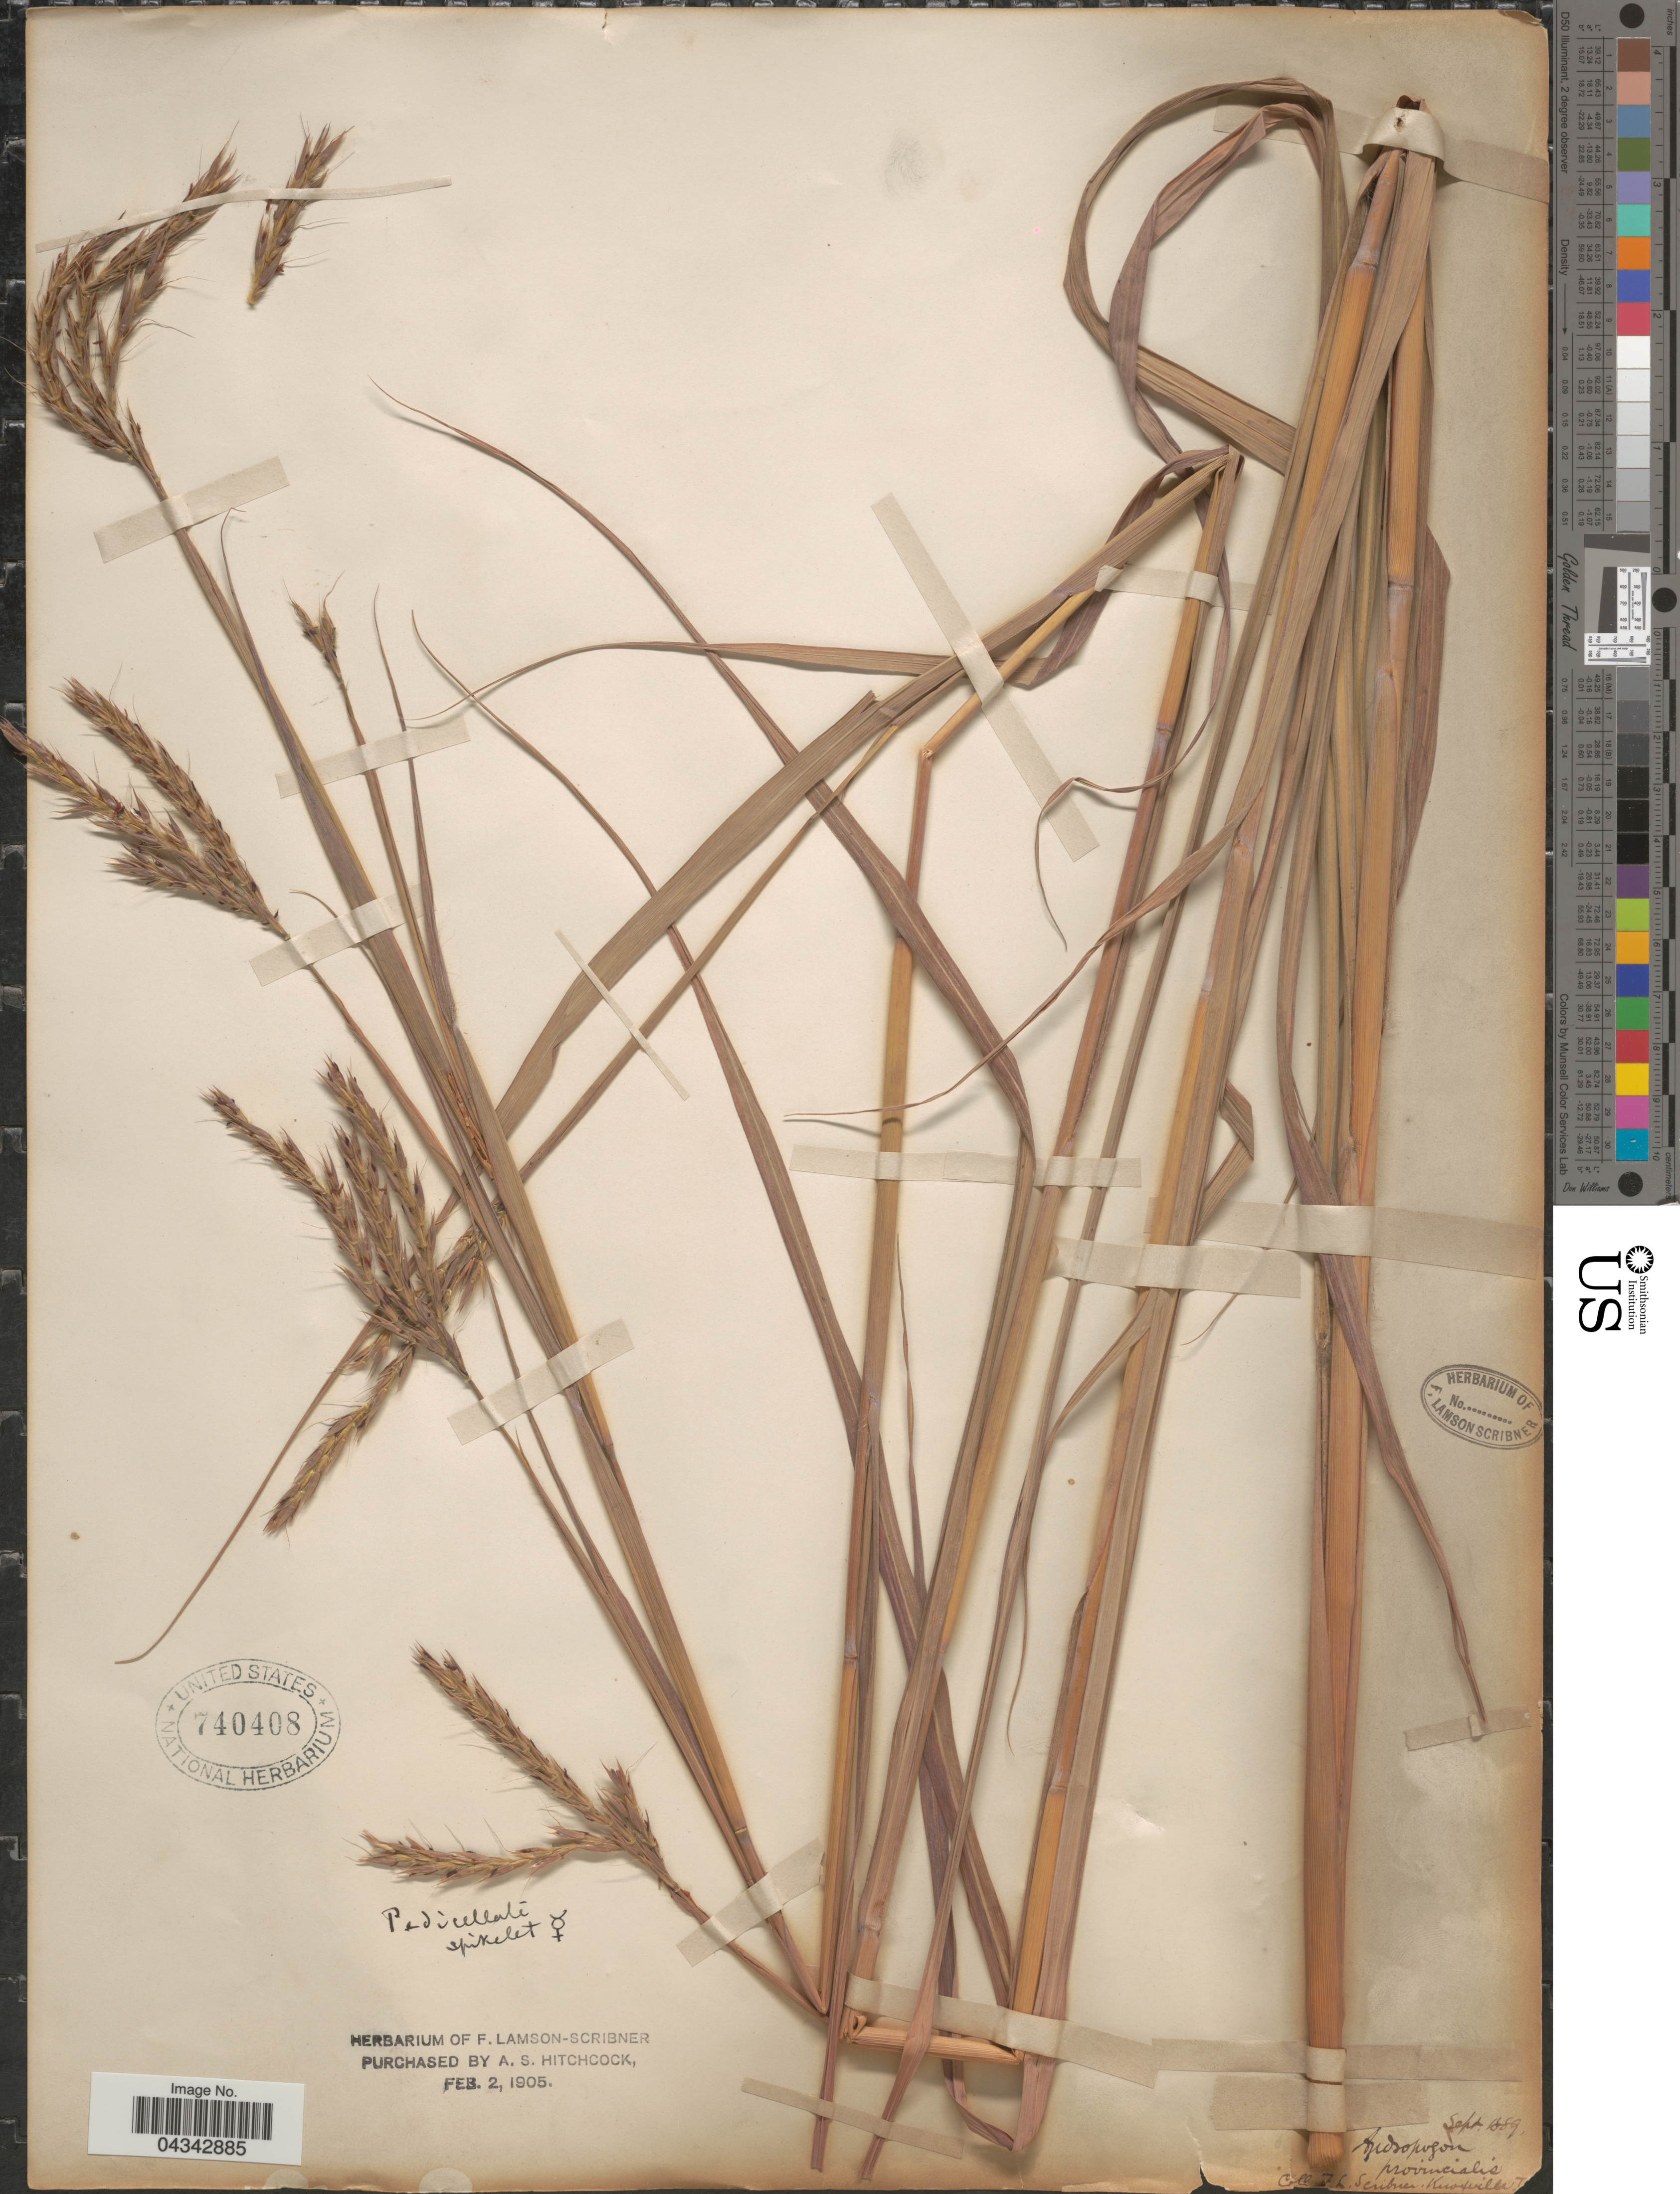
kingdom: Plantae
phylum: Tracheophyta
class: Liliopsida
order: Poales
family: Poaceae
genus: Andropogon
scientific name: Andropogon gerardii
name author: Vitman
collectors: F. L. Scribner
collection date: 1889-09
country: United States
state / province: Tennessee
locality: Knoxville.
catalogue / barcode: US 740408